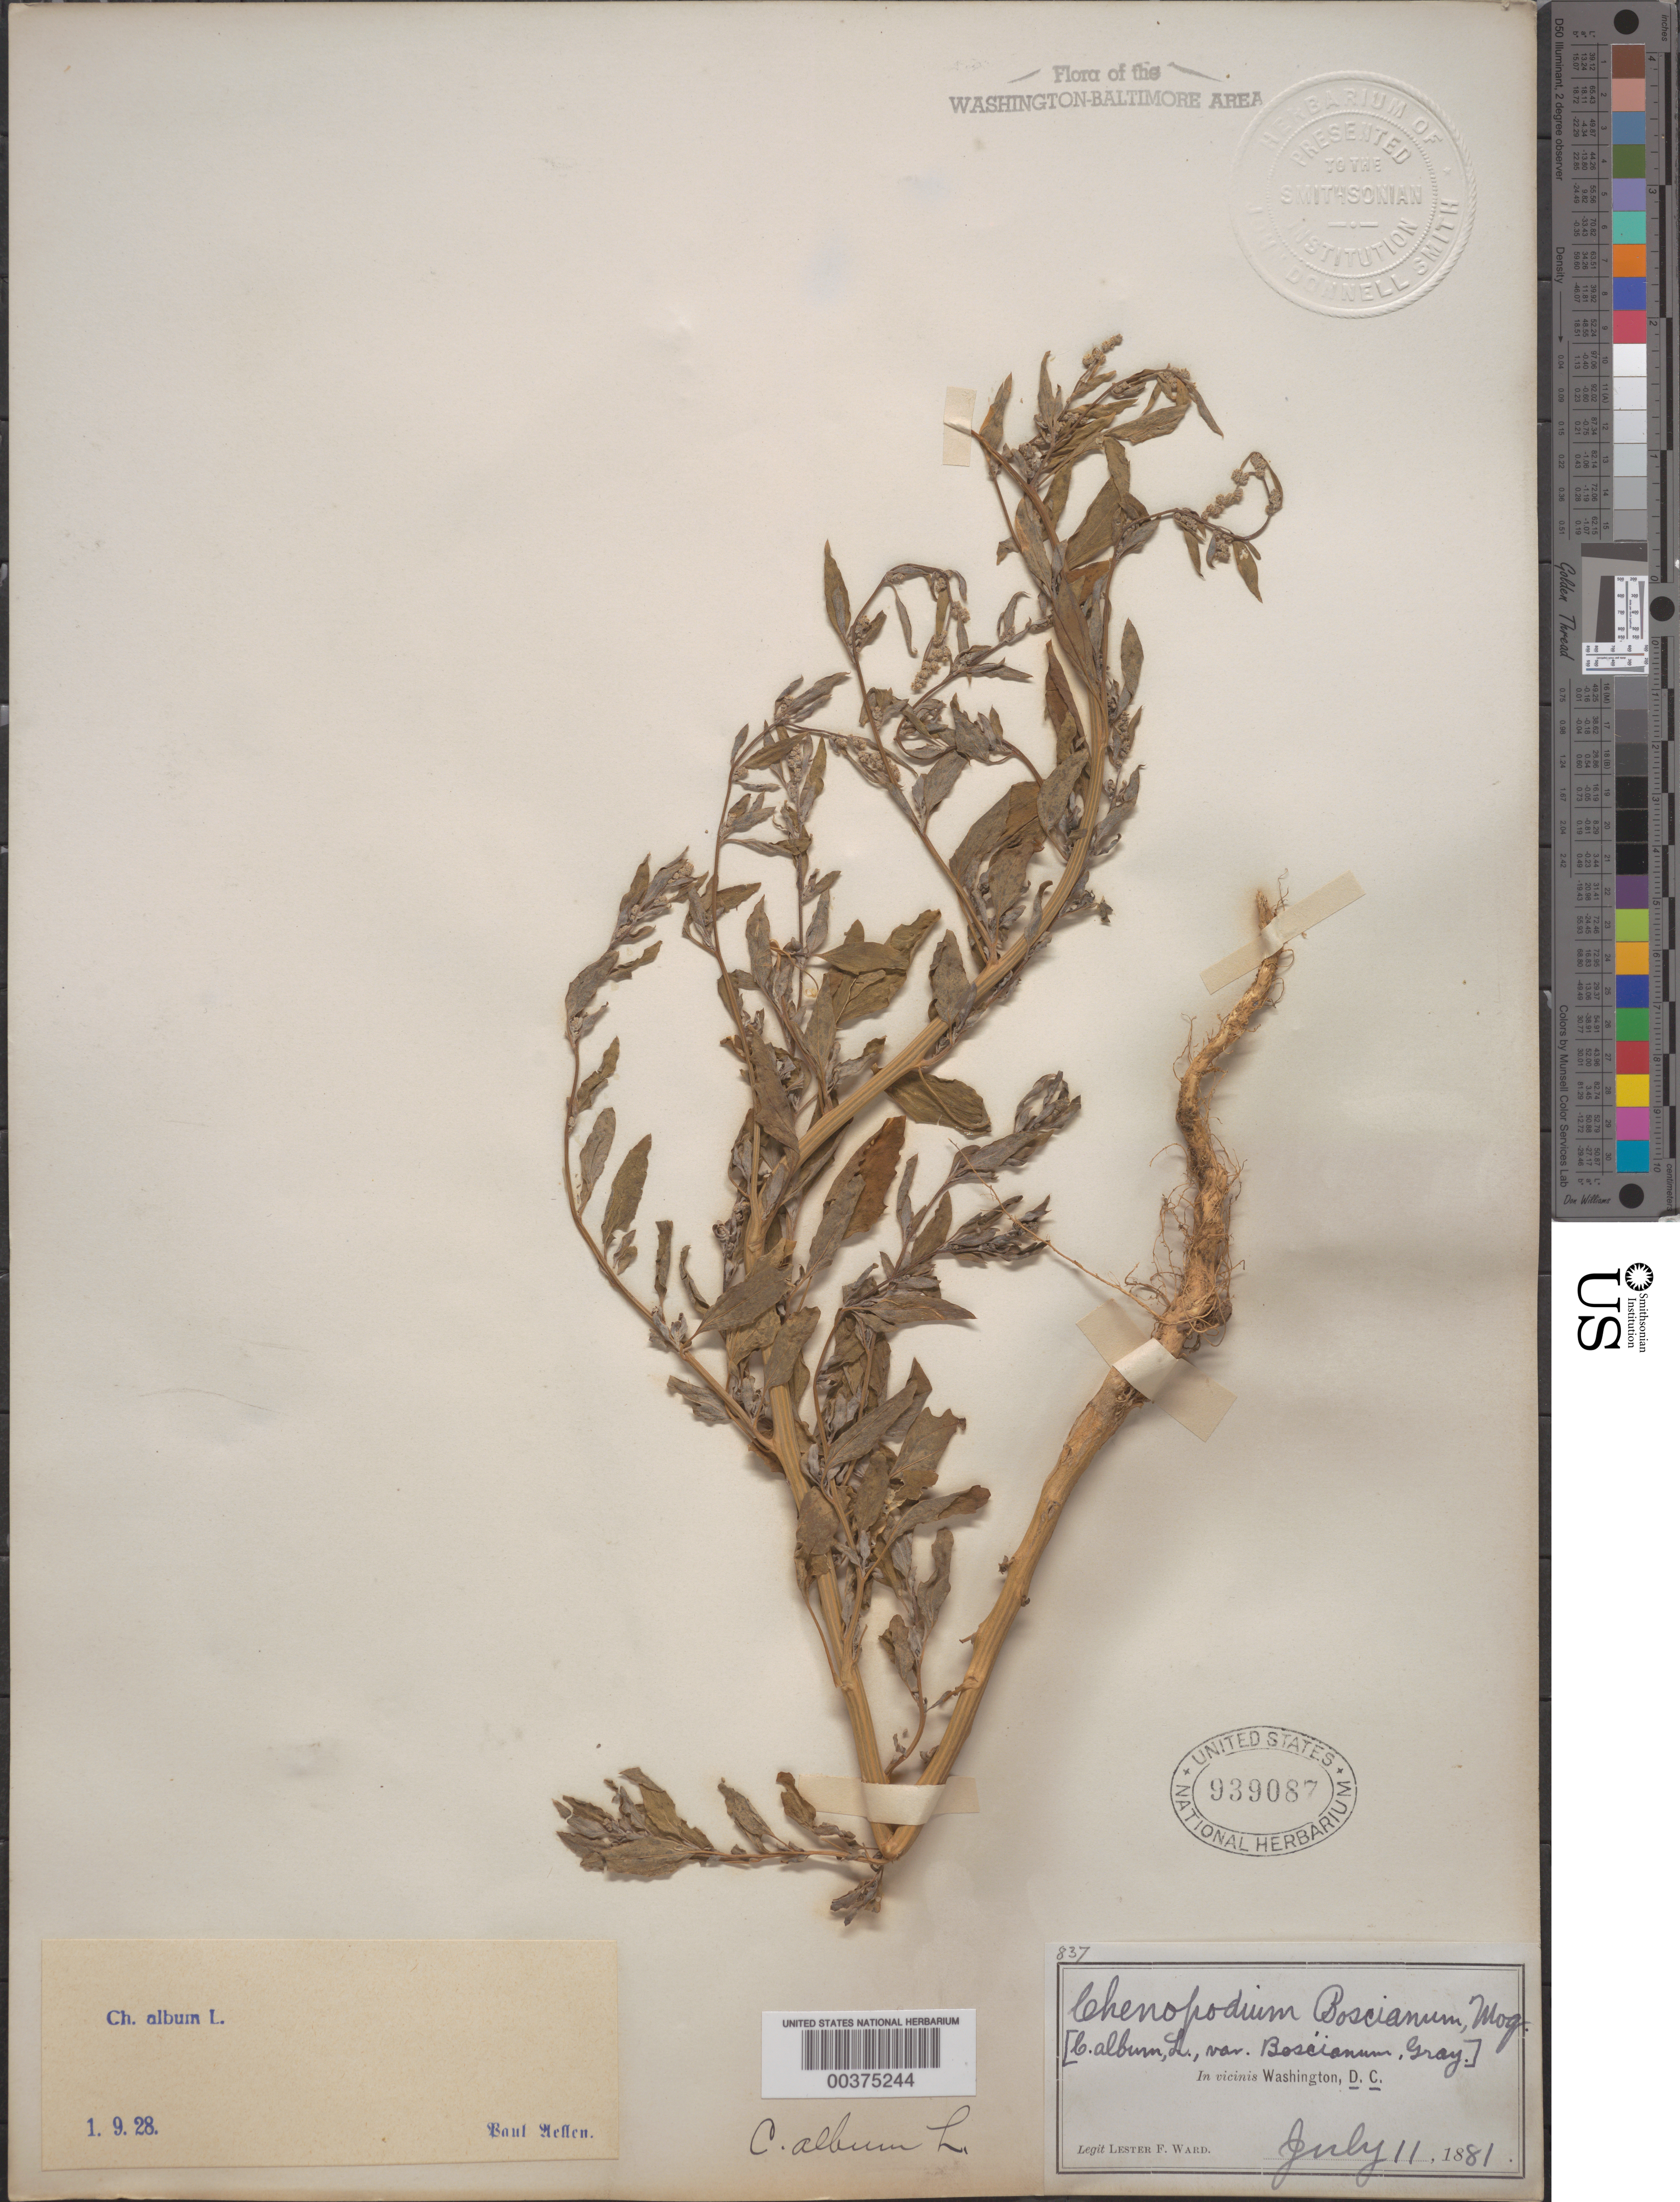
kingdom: Plantae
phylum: Tracheophyta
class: Magnoliopsida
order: Caryophyllales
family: Amaranthaceae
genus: Chenopodium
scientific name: Chenopodium album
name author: L.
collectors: L. F. Ward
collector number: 837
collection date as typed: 11 Jul 1881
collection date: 1881-07-11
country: United States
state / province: District of Columbia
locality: Washington DC Area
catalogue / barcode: US 939087